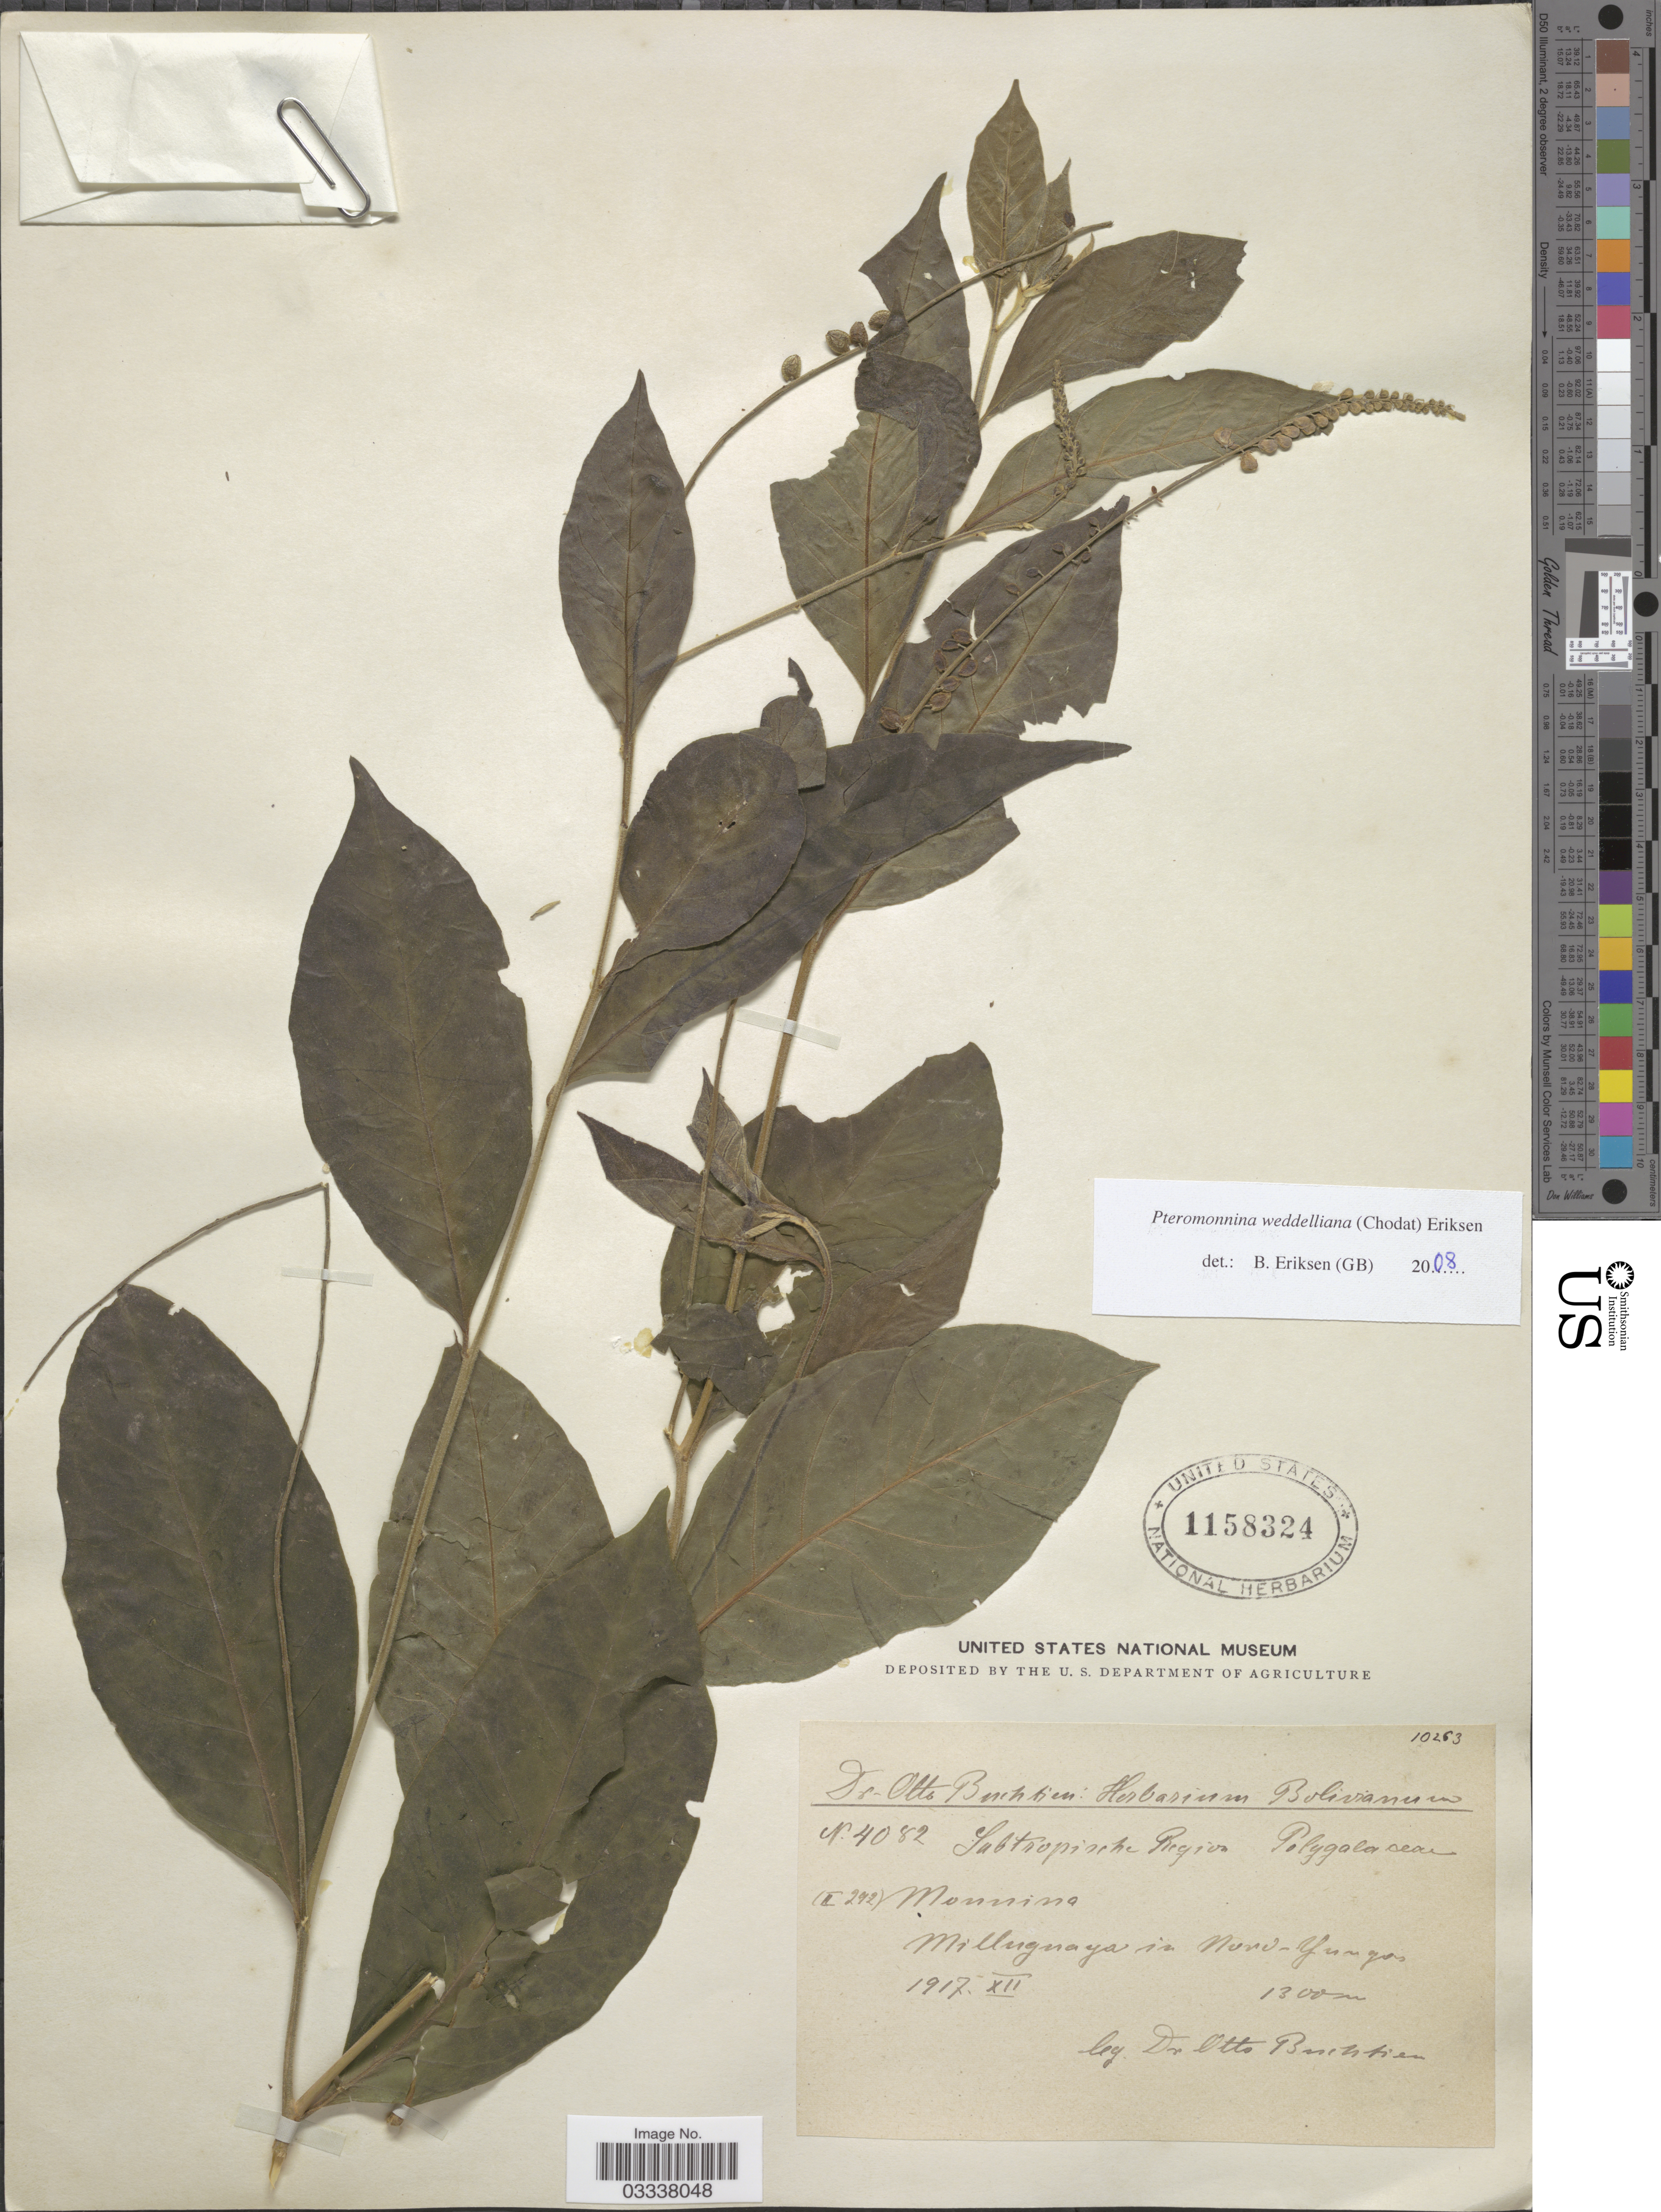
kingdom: Plantae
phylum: Tracheophyta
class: Magnoliopsida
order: Fabales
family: Polygalaceae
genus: Monnina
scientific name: Monnina weddelliana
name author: Chodat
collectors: O. Buchtien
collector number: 4082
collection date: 1917-12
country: Bolivia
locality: Subtropische Region. Milluguaya in Nord-Yungas.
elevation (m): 1300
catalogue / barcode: US 1158324